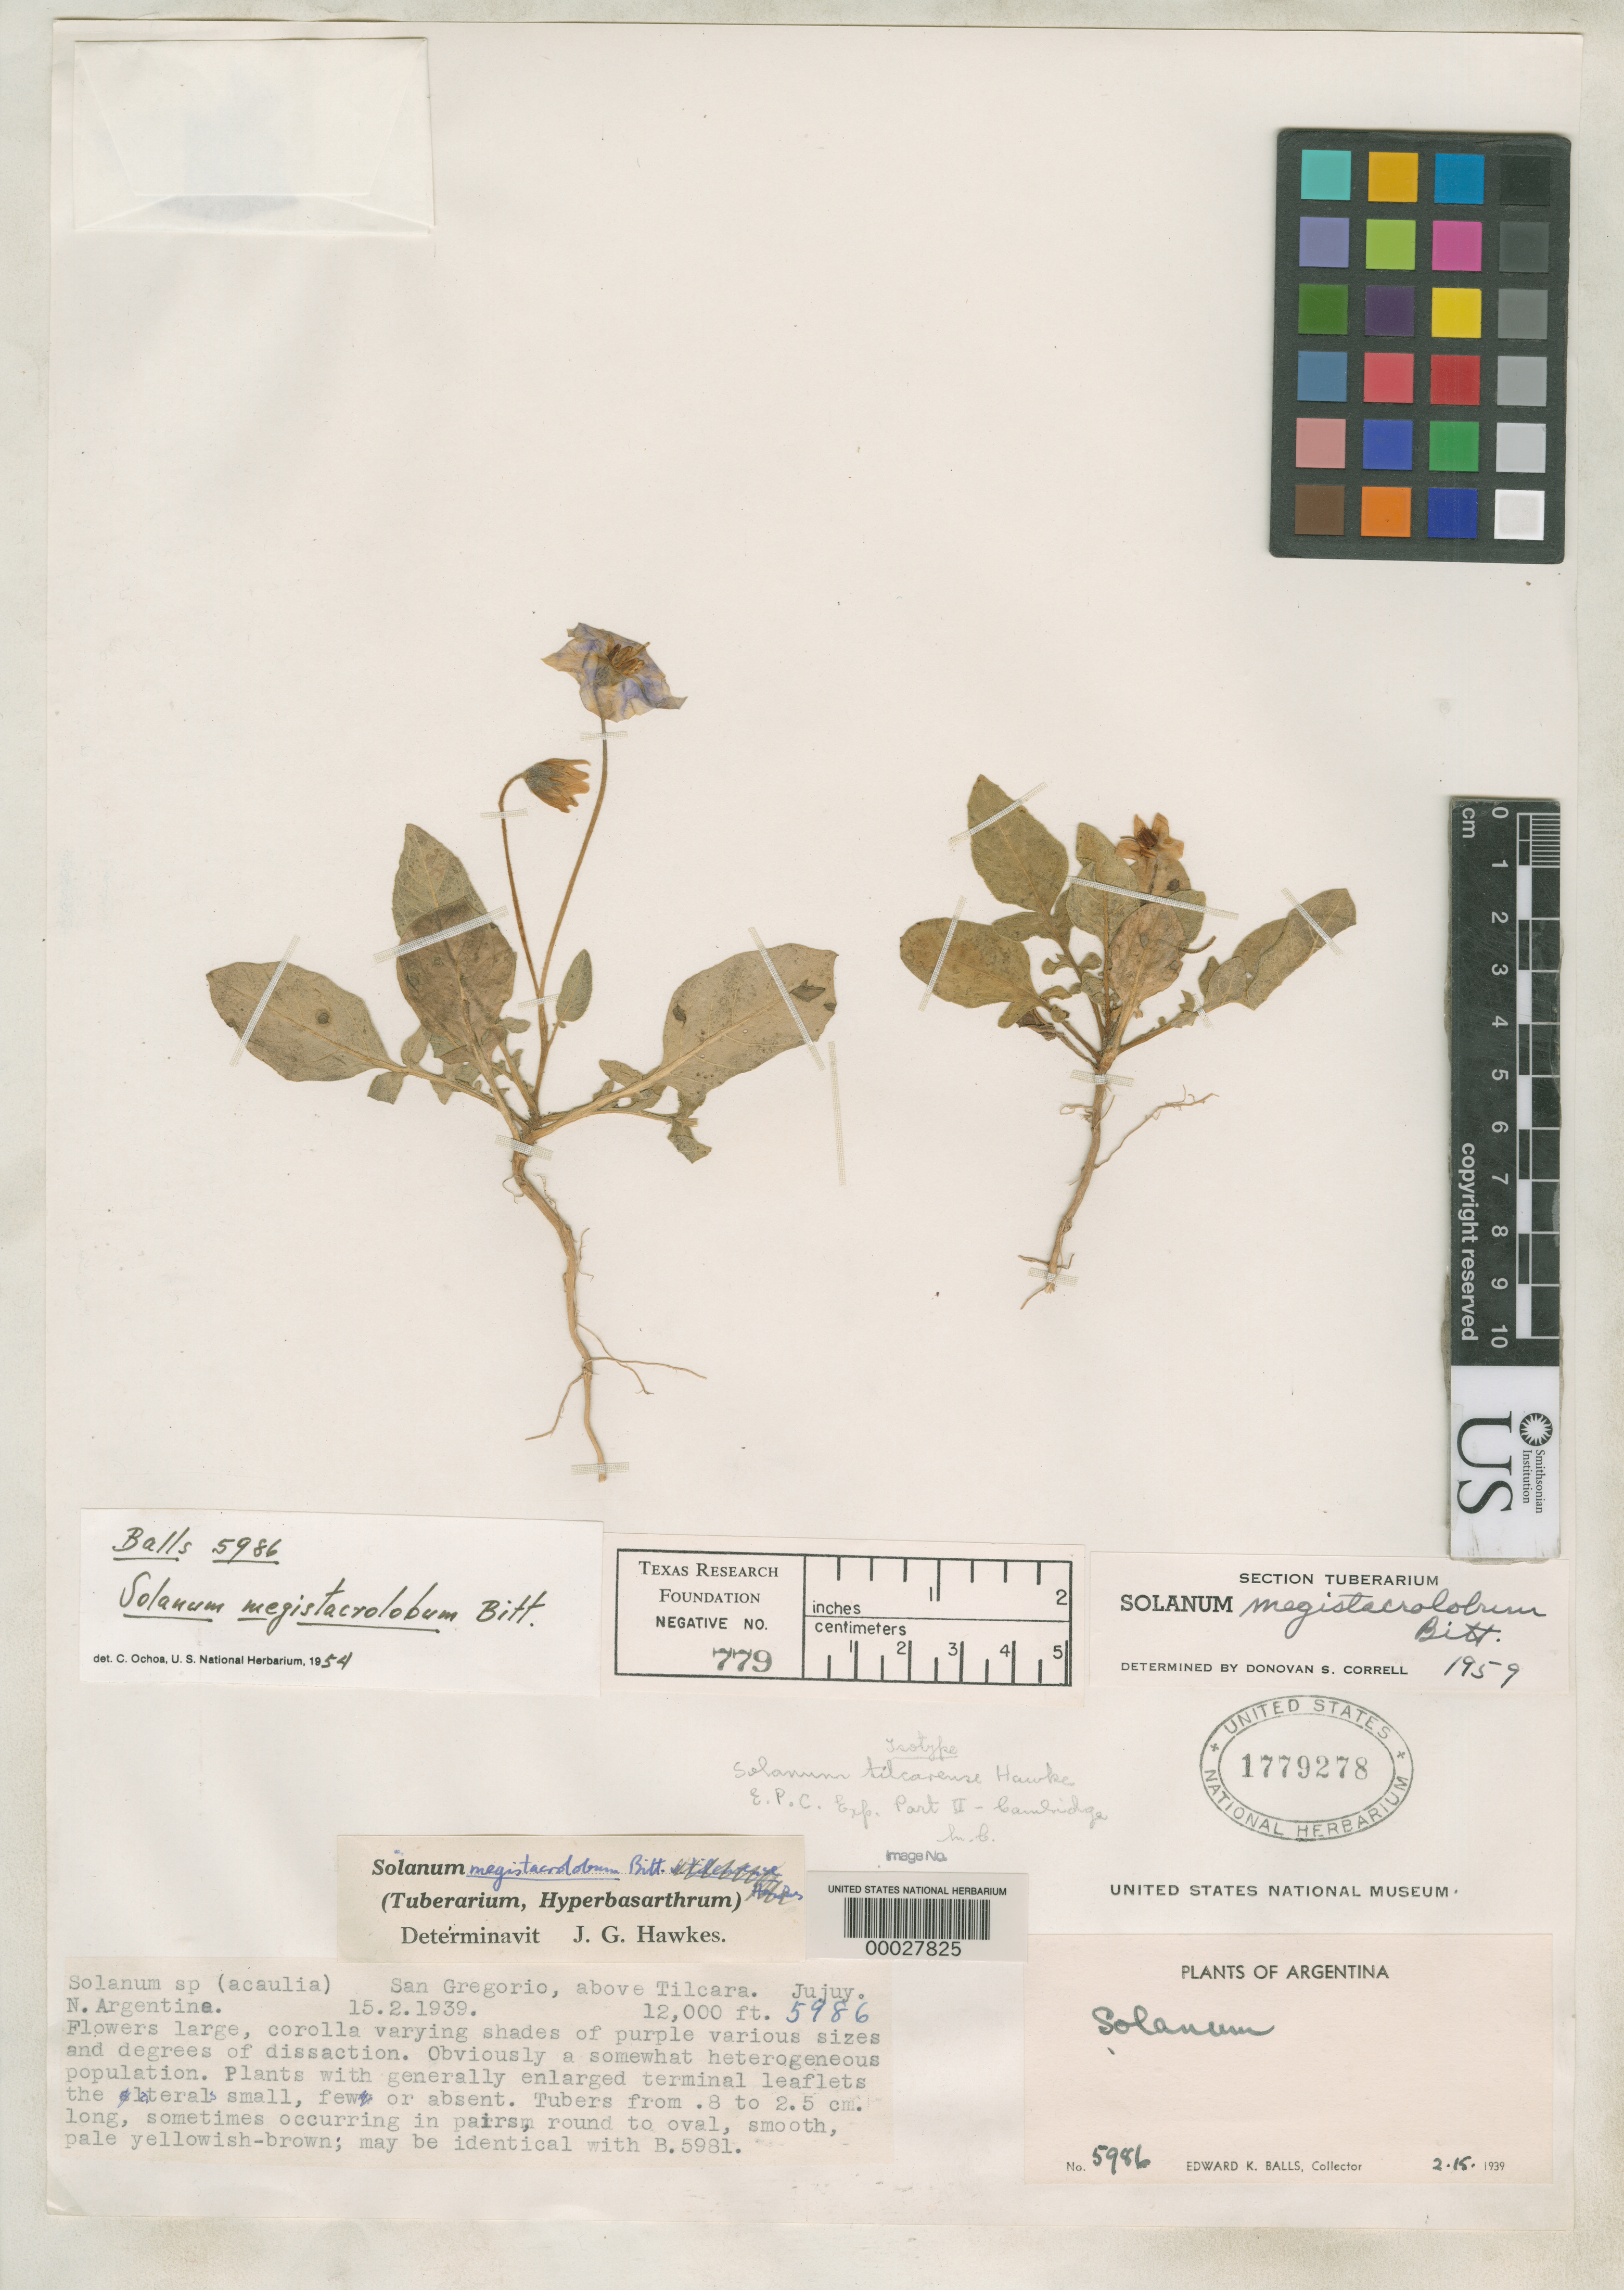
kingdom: Plantae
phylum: Tracheophyta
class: Magnoliopsida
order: Solanales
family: Solanaceae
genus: Solanum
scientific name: Solanum tilcarense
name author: Hawkes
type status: Isotype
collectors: E. K. Balls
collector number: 5986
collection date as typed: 15 Feb 1939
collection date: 1939-02-15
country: Argentina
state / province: Catamarca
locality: Tilcara.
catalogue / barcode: US 1779278